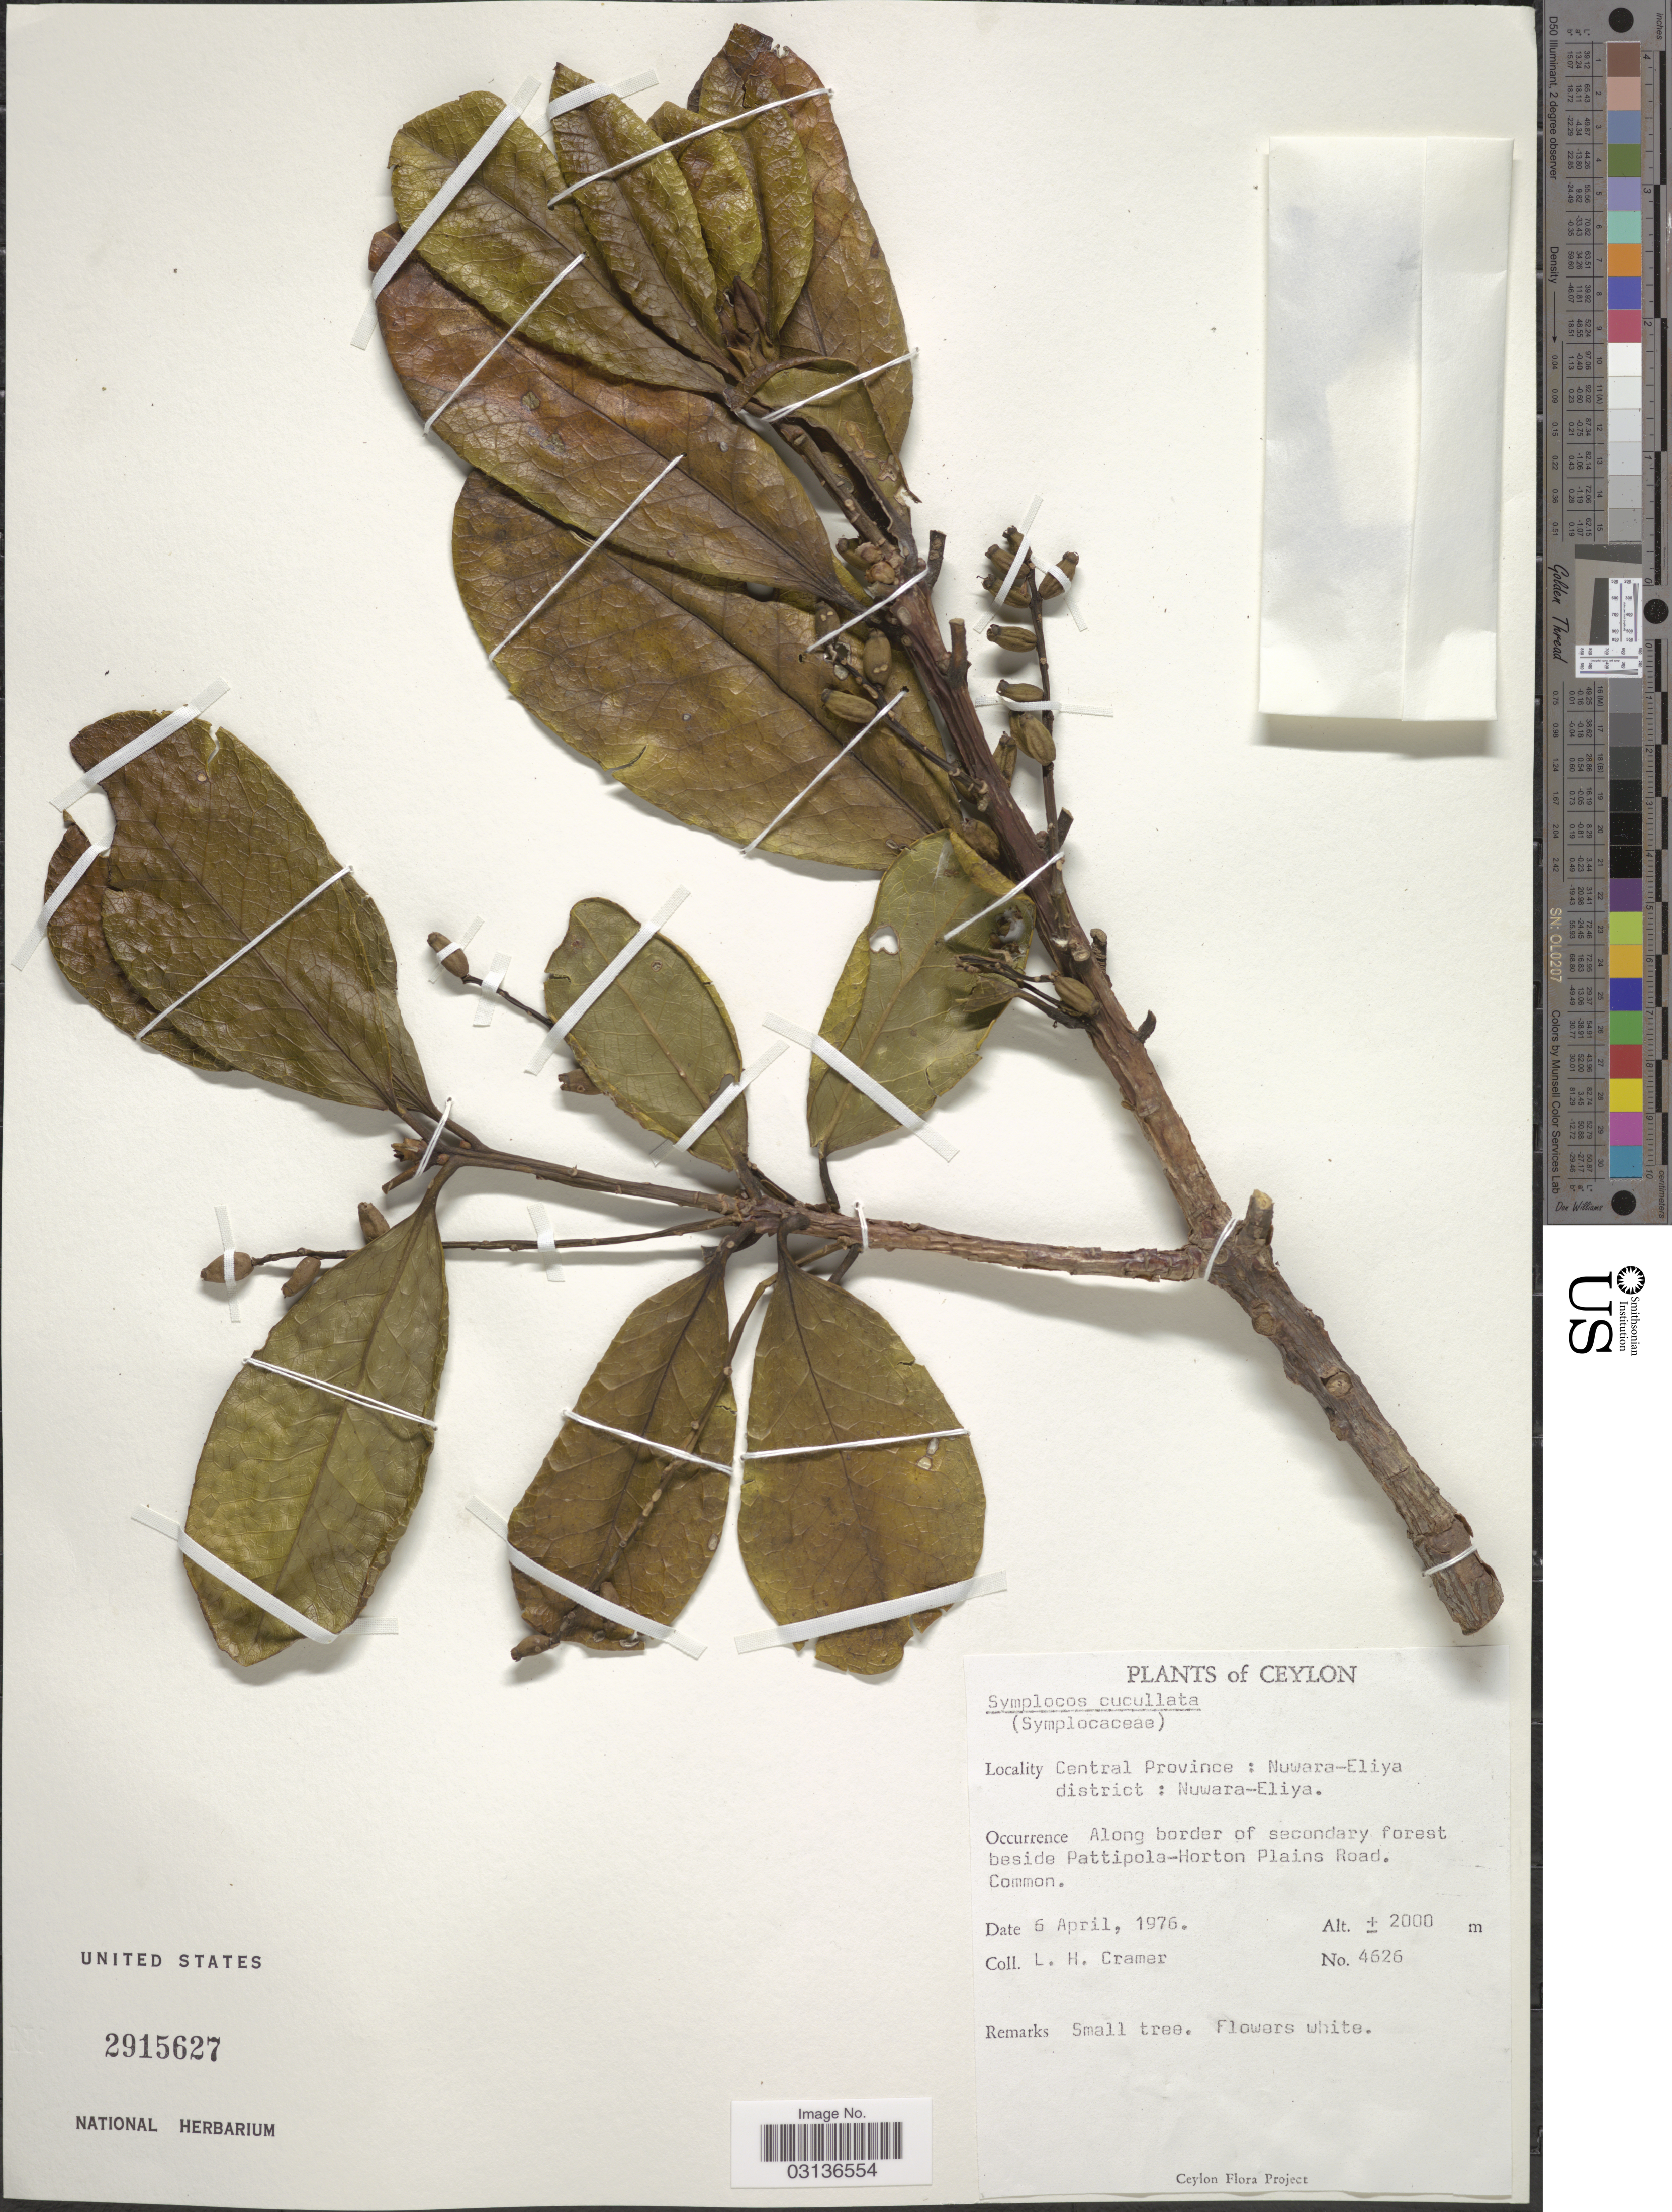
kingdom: Plantae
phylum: Tracheophyta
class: Magnoliopsida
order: Ericales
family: Symplocaceae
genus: Symplocos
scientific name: Symplocos cucullata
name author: Brand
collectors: L. H. Cramer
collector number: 4626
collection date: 1976-04-06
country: Sri Lanka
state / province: Central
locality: Ceylon. Nuwara-Eliya district: Nuwara-Eliya. Along border of secondary forest beside Pattipola-Horton Plains Road.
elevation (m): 2000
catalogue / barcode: US 2915627